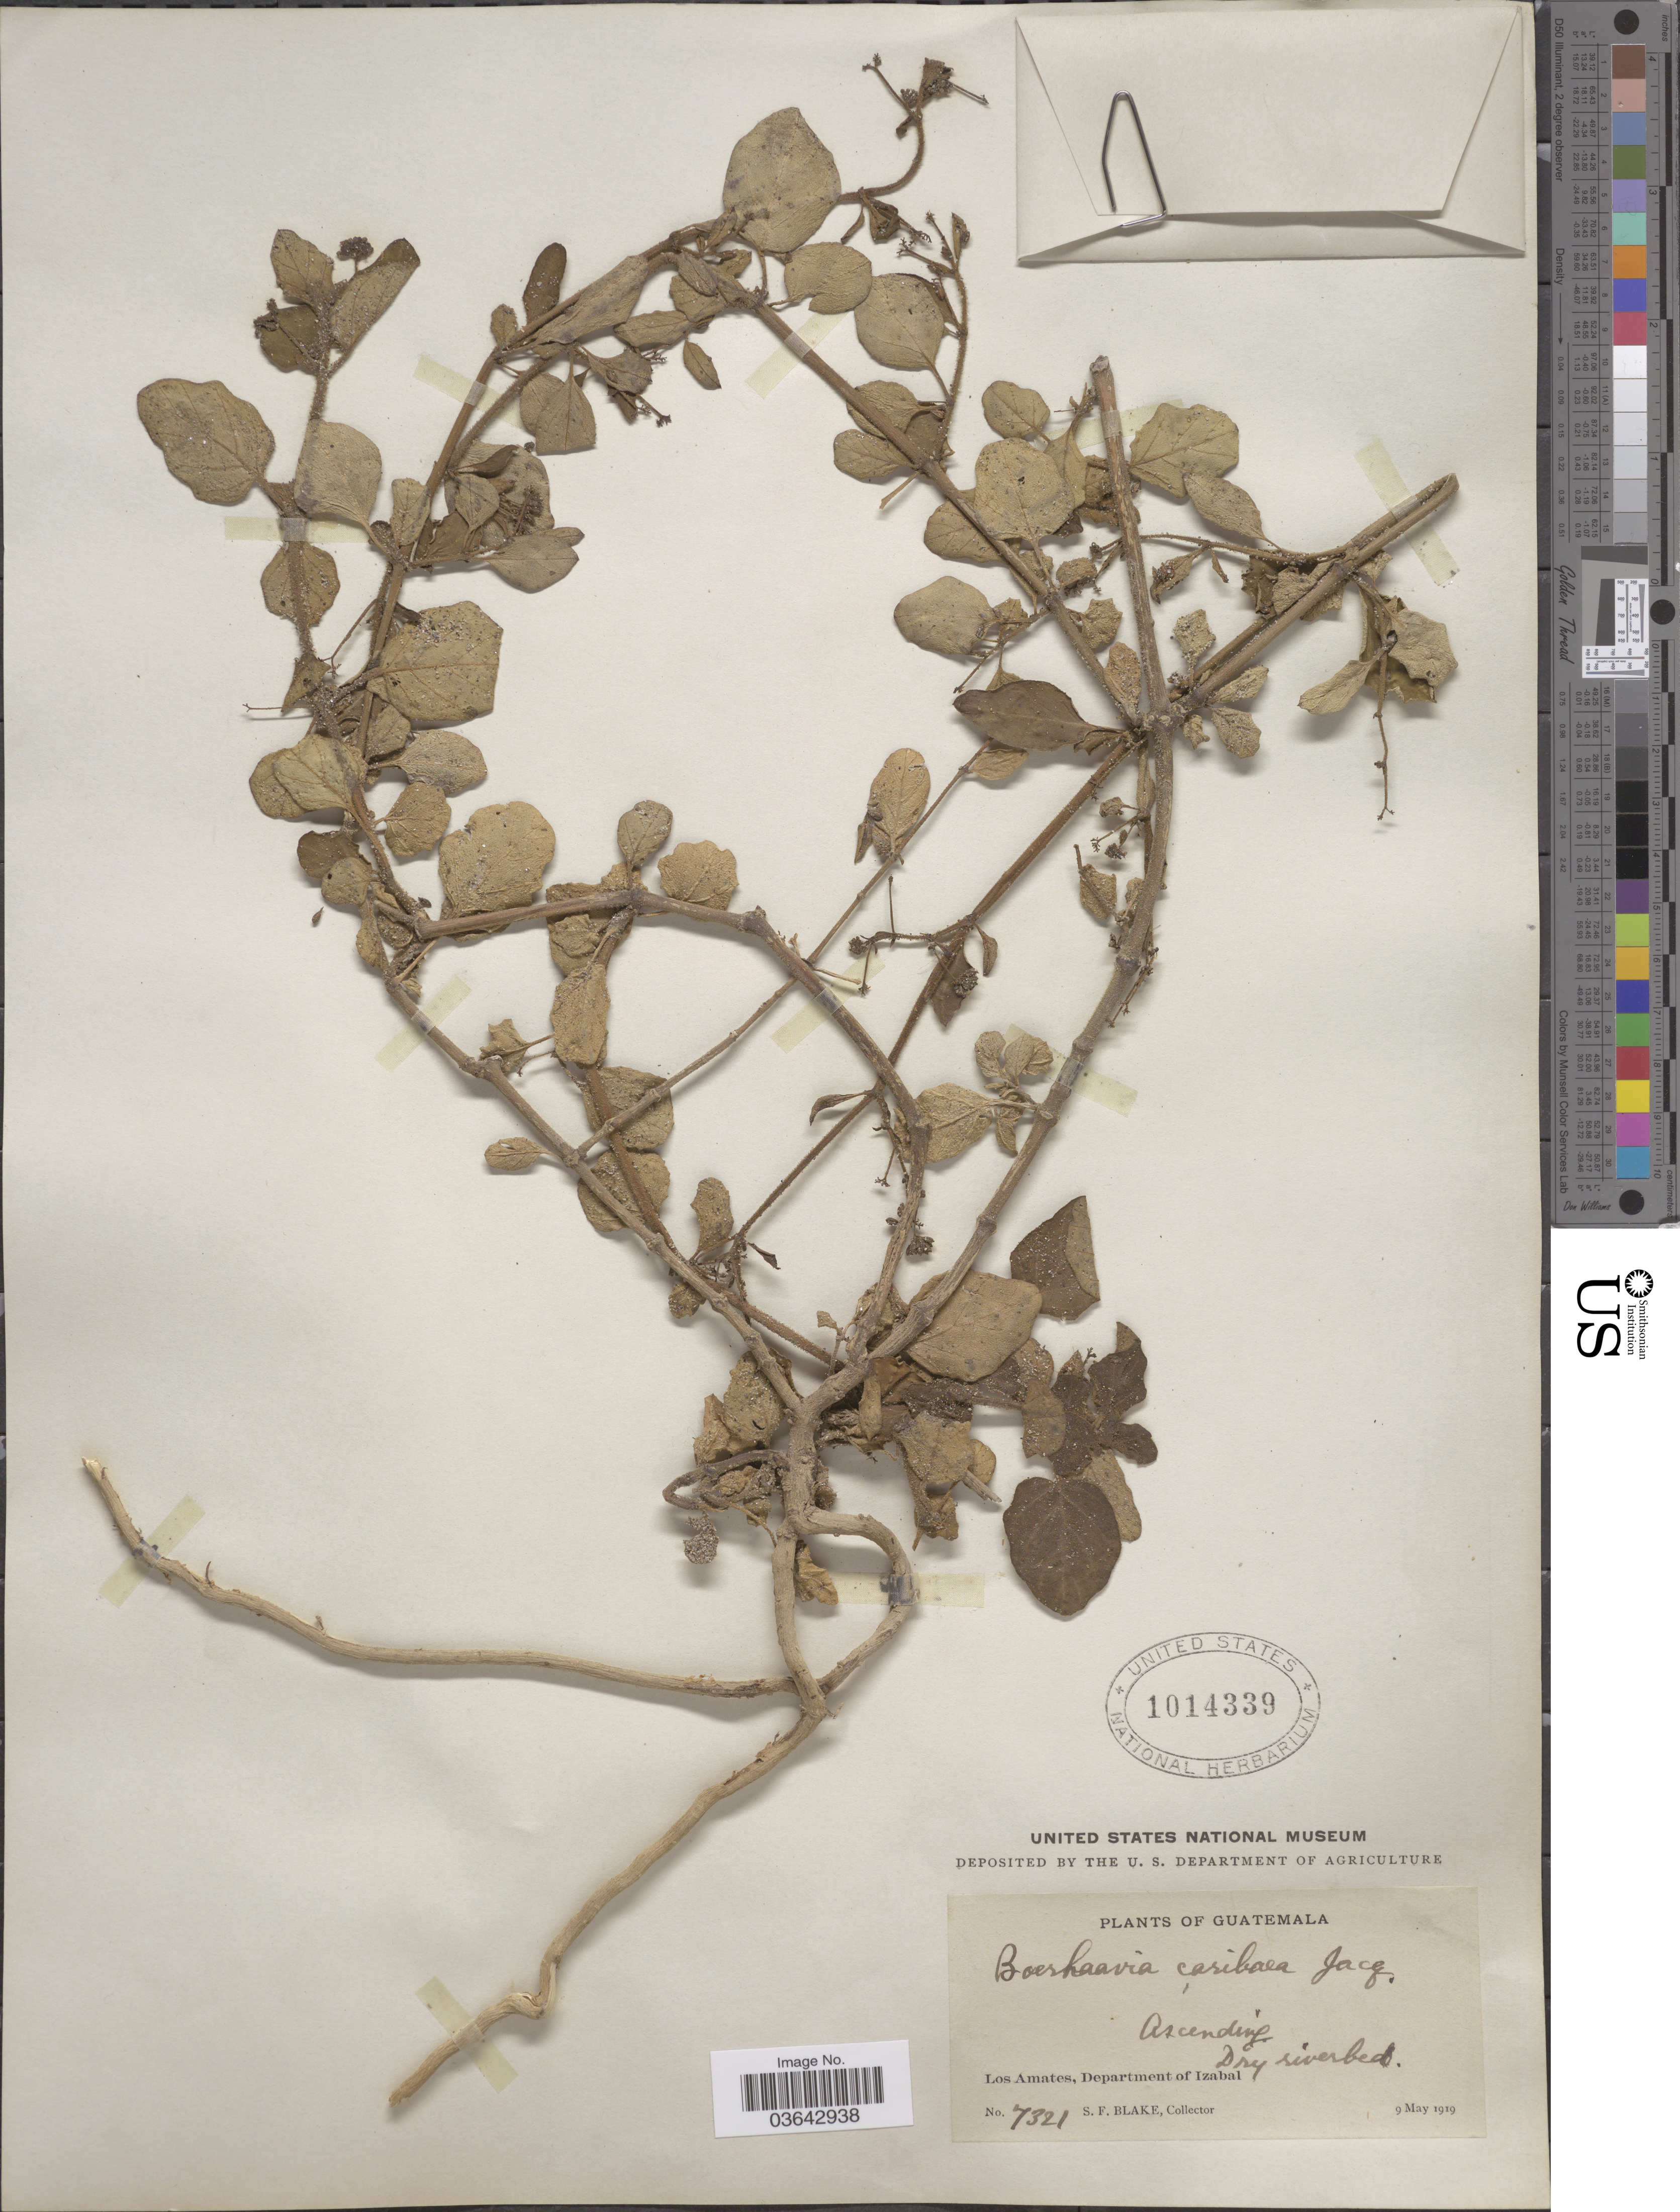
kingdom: Plantae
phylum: Tracheophyta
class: Magnoliopsida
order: Caryophyllales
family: Nyctaginaceae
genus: Boerhavia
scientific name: Boerhavia caribaea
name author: Jacq.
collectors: S. Blake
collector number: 7321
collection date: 1919-05-09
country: Guatemala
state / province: Izabal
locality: Los Amates, Department of Izabal.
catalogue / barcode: US 1014339